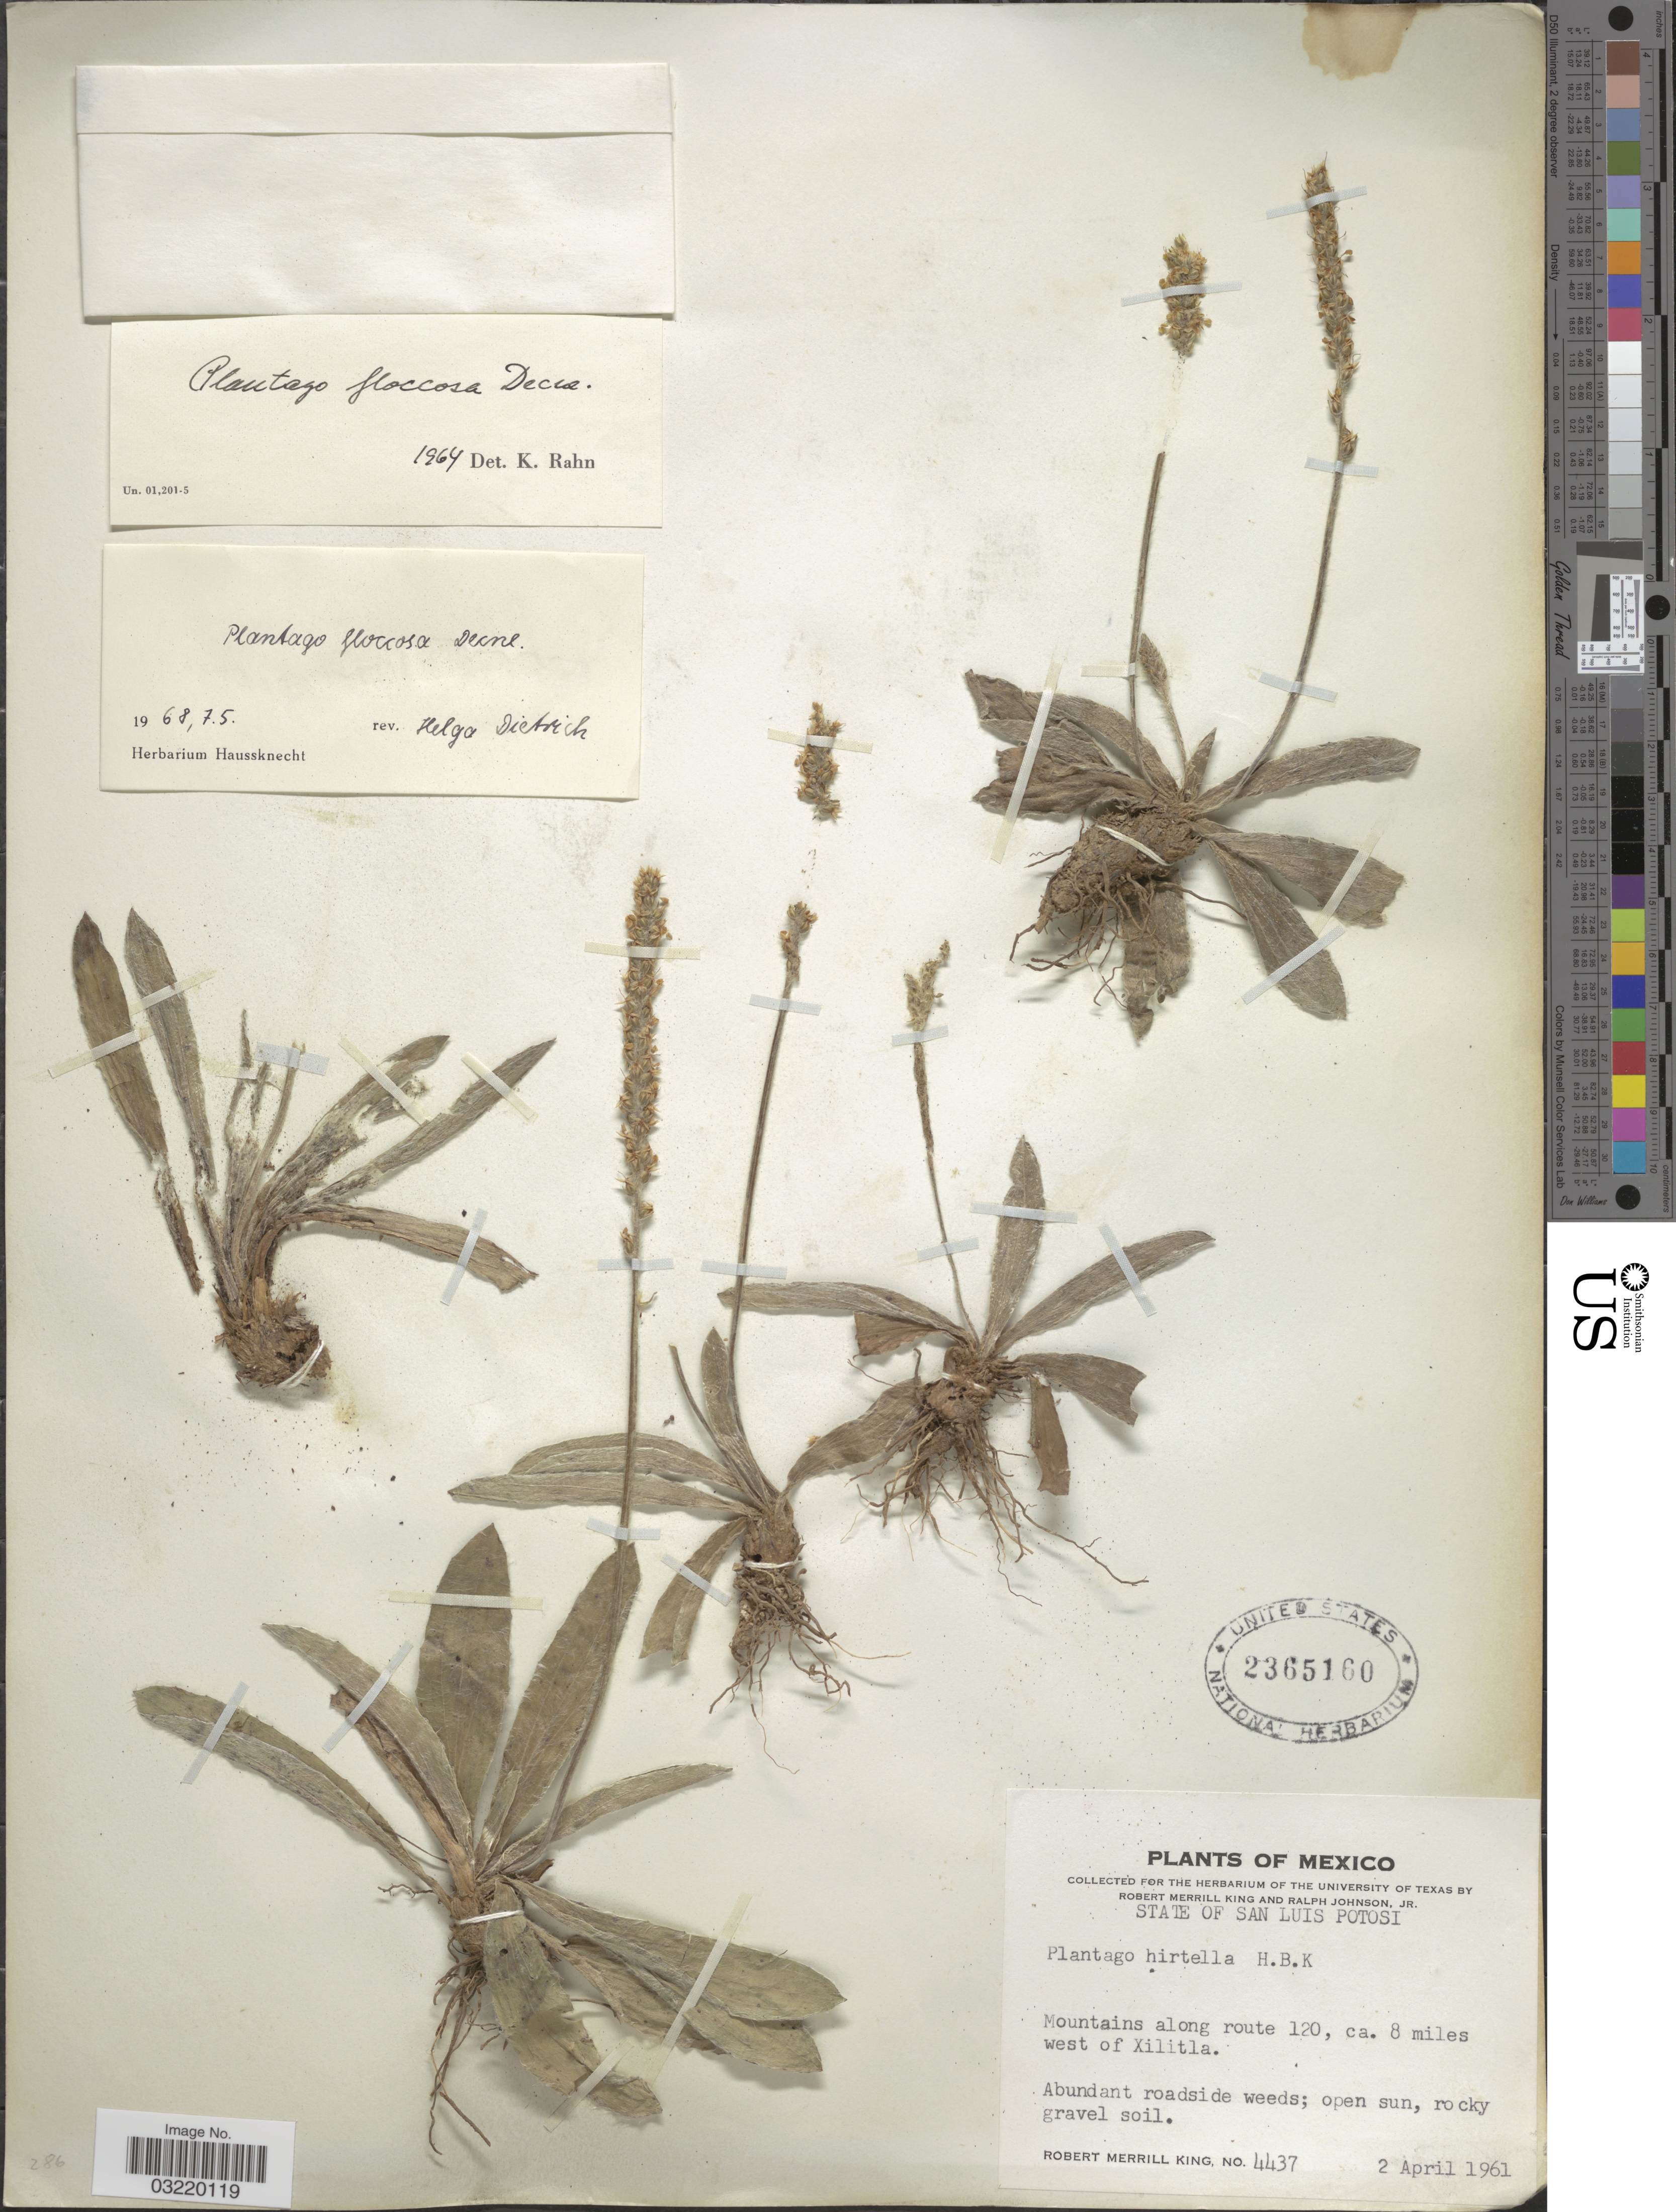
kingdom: Plantae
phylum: Tracheophyta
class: Magnoliopsida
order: Lamiales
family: Plantaginaceae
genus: Plantago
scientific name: Plantago australis subsp. hirtella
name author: (Kunth) Rahn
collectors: R. M. King & R. Johnson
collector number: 4437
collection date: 1961-04-02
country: Mexico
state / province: San Luis Potosí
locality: Mountains along route 120, ca. 8 miles west of Xilitla.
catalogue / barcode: US 2365160